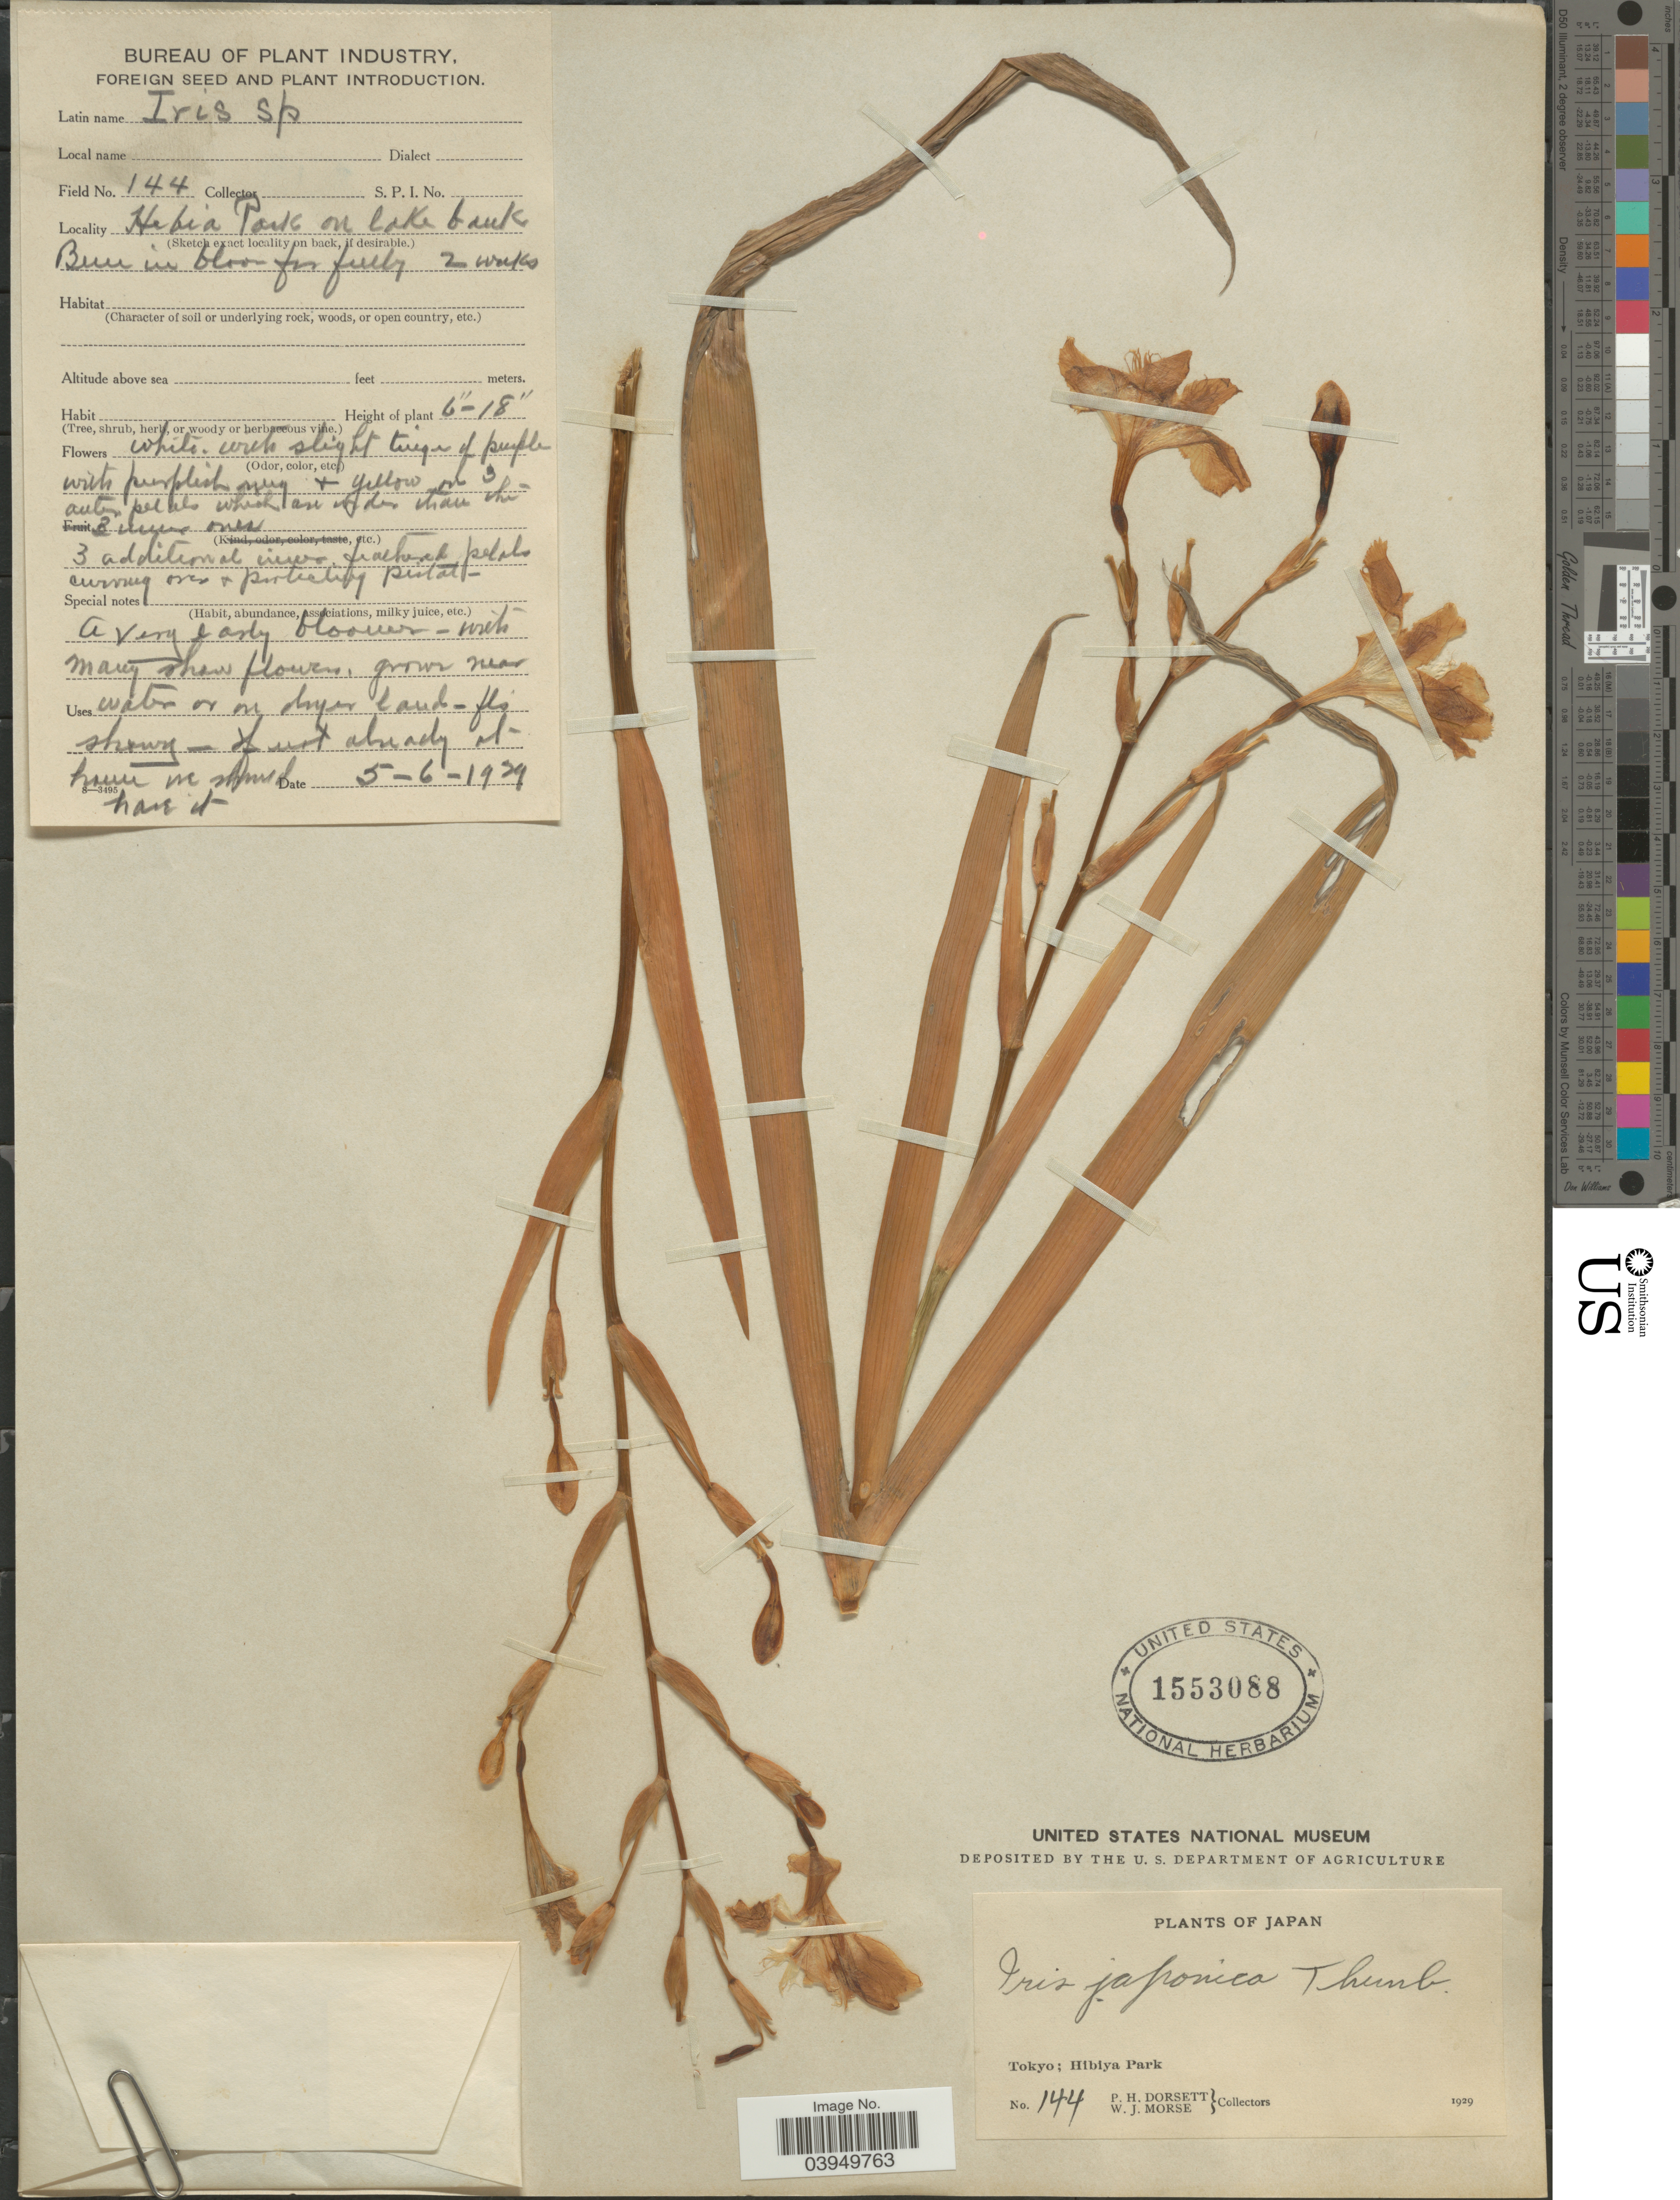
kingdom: Plantae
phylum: Tracheophyta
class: Liliopsida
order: Asparagales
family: Iridaceae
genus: Iris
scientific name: Iris japonica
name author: Thunb.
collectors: P. H. Dorsett & W. J. Morse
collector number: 144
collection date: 1929-06-05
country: Japan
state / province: Tokyo, Federal City of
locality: Hebia Park on lake bank. Tokyo; Hibiya Park.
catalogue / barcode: US 1553088